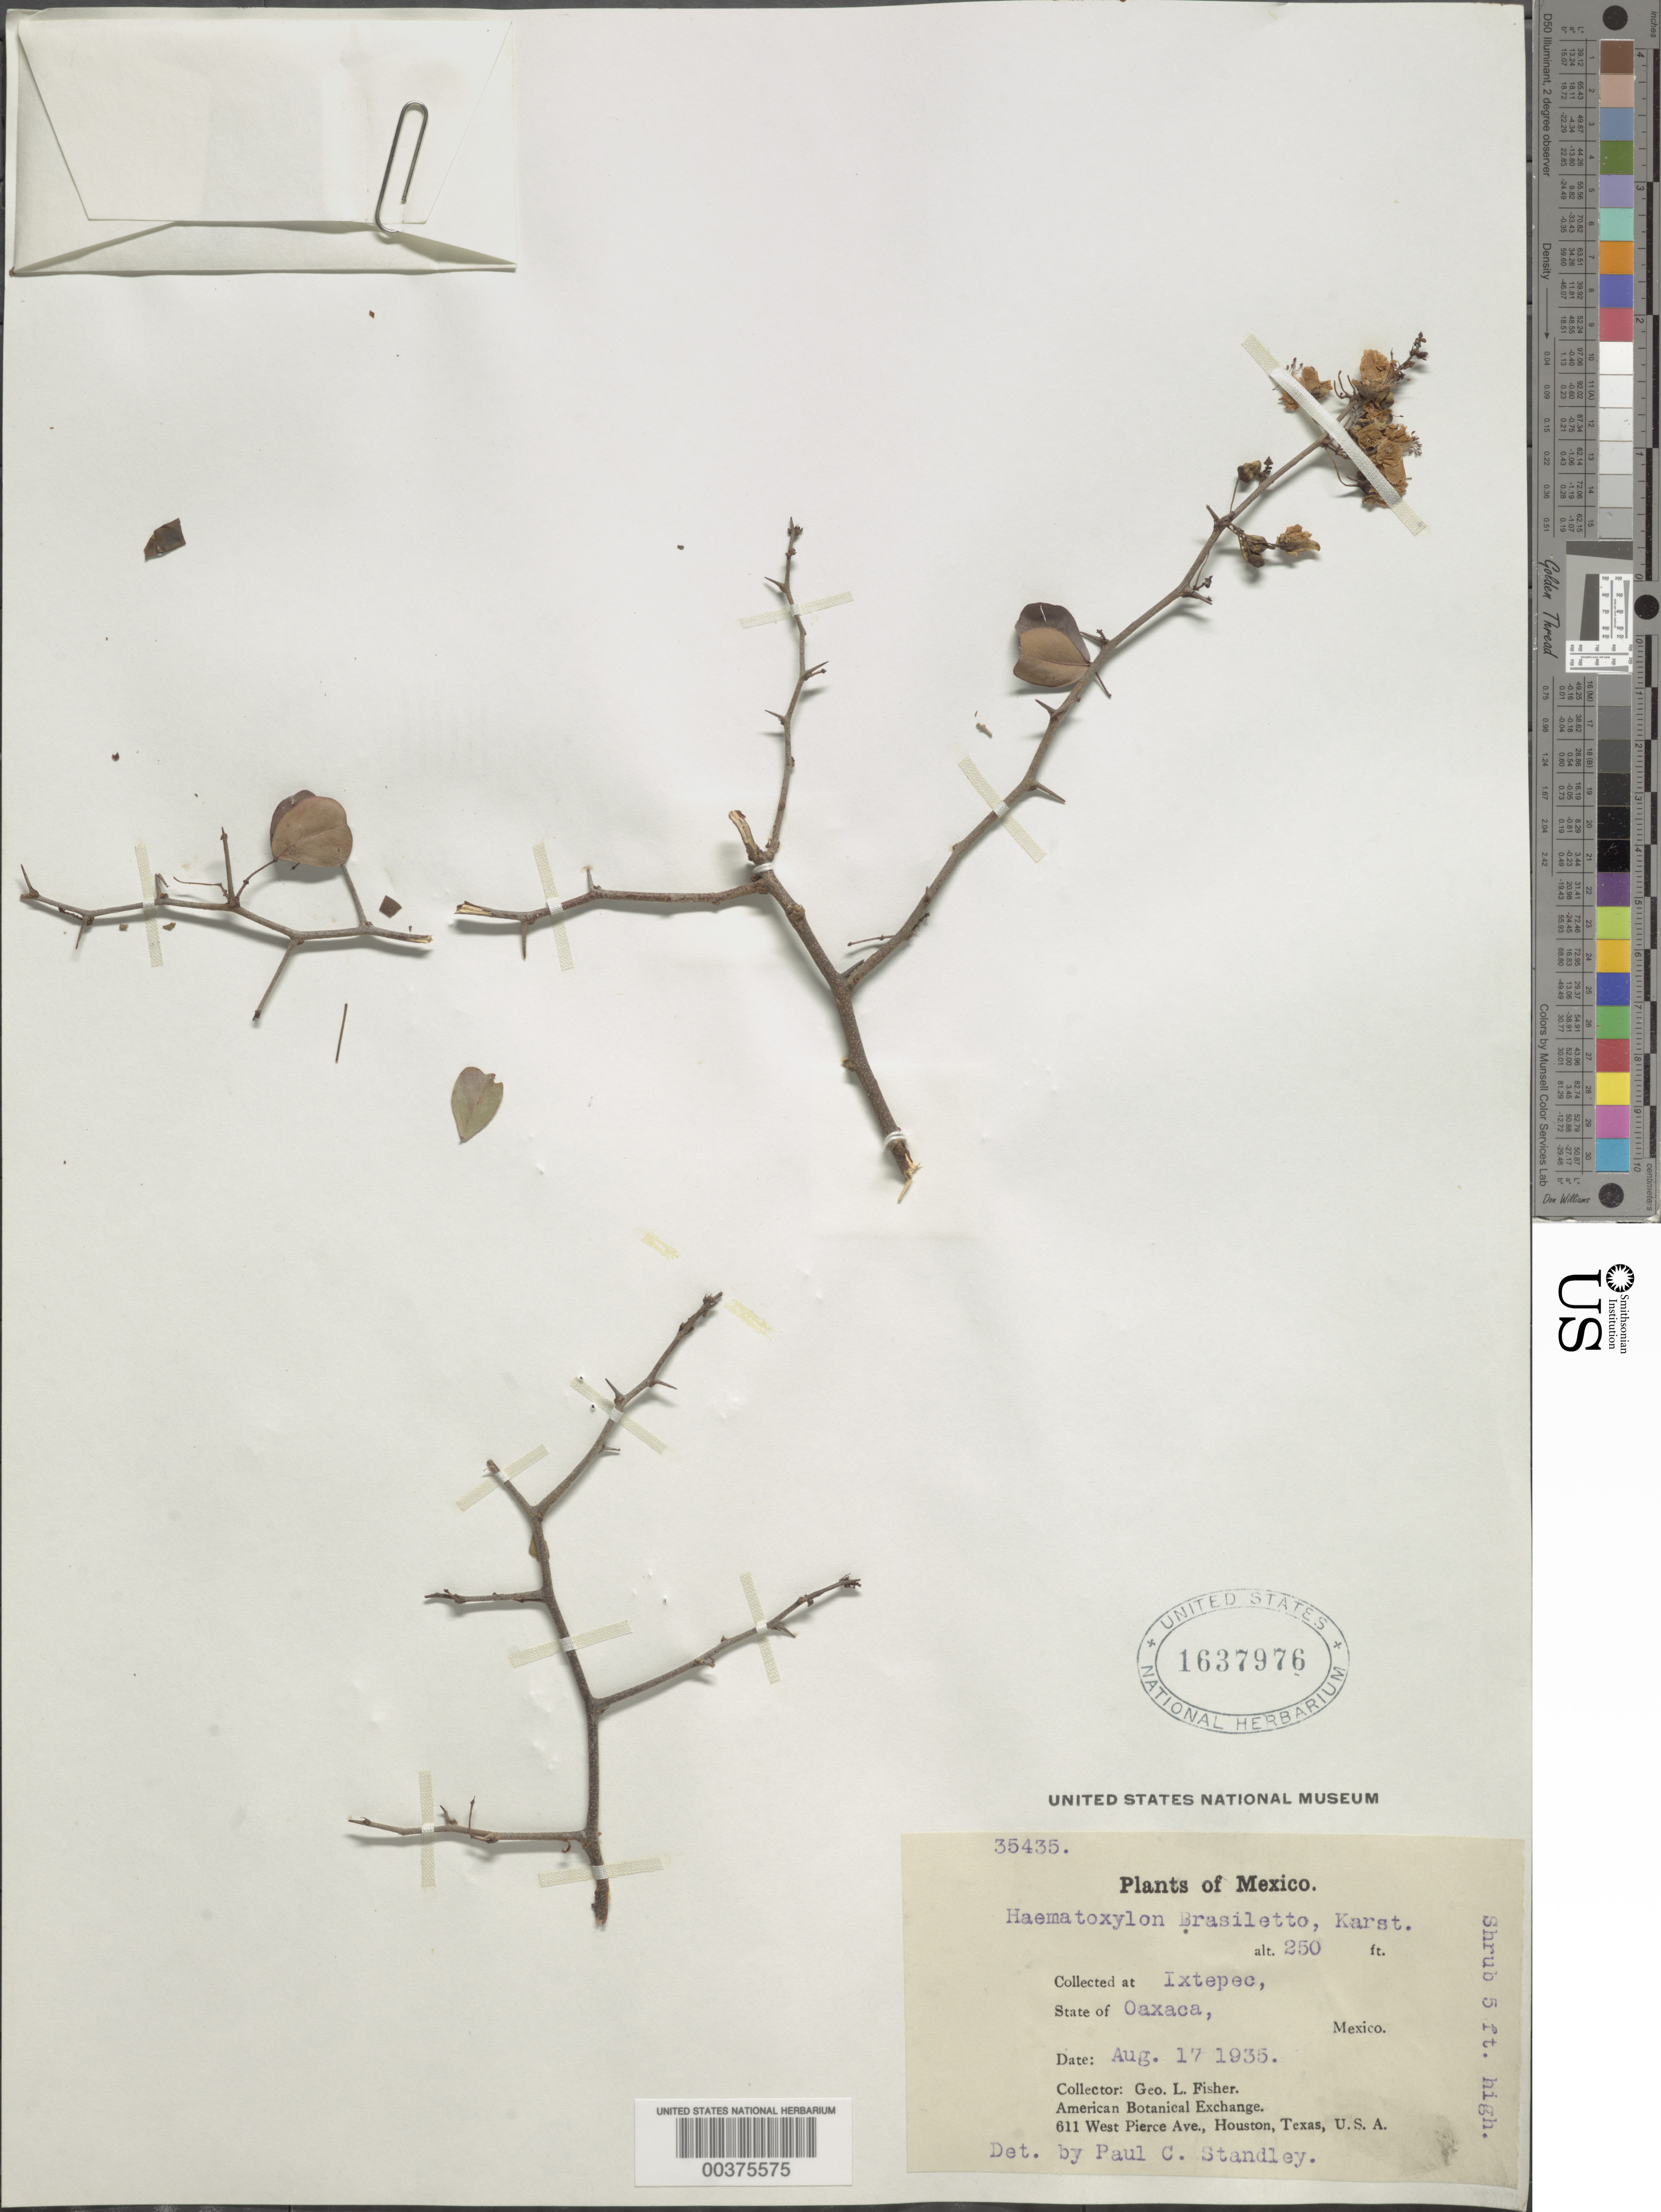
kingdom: Plantae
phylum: Tracheophyta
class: Magnoliopsida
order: Fabales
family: Fabaceae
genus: Haematoxylum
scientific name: Haematoxylum brasiletto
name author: H. Karst.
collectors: G. L. Fisher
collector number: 35435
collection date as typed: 17 Aug 1935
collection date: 1935-08-17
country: Mexico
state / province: Oaxaca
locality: Ixtepec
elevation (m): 76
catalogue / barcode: US 1637976